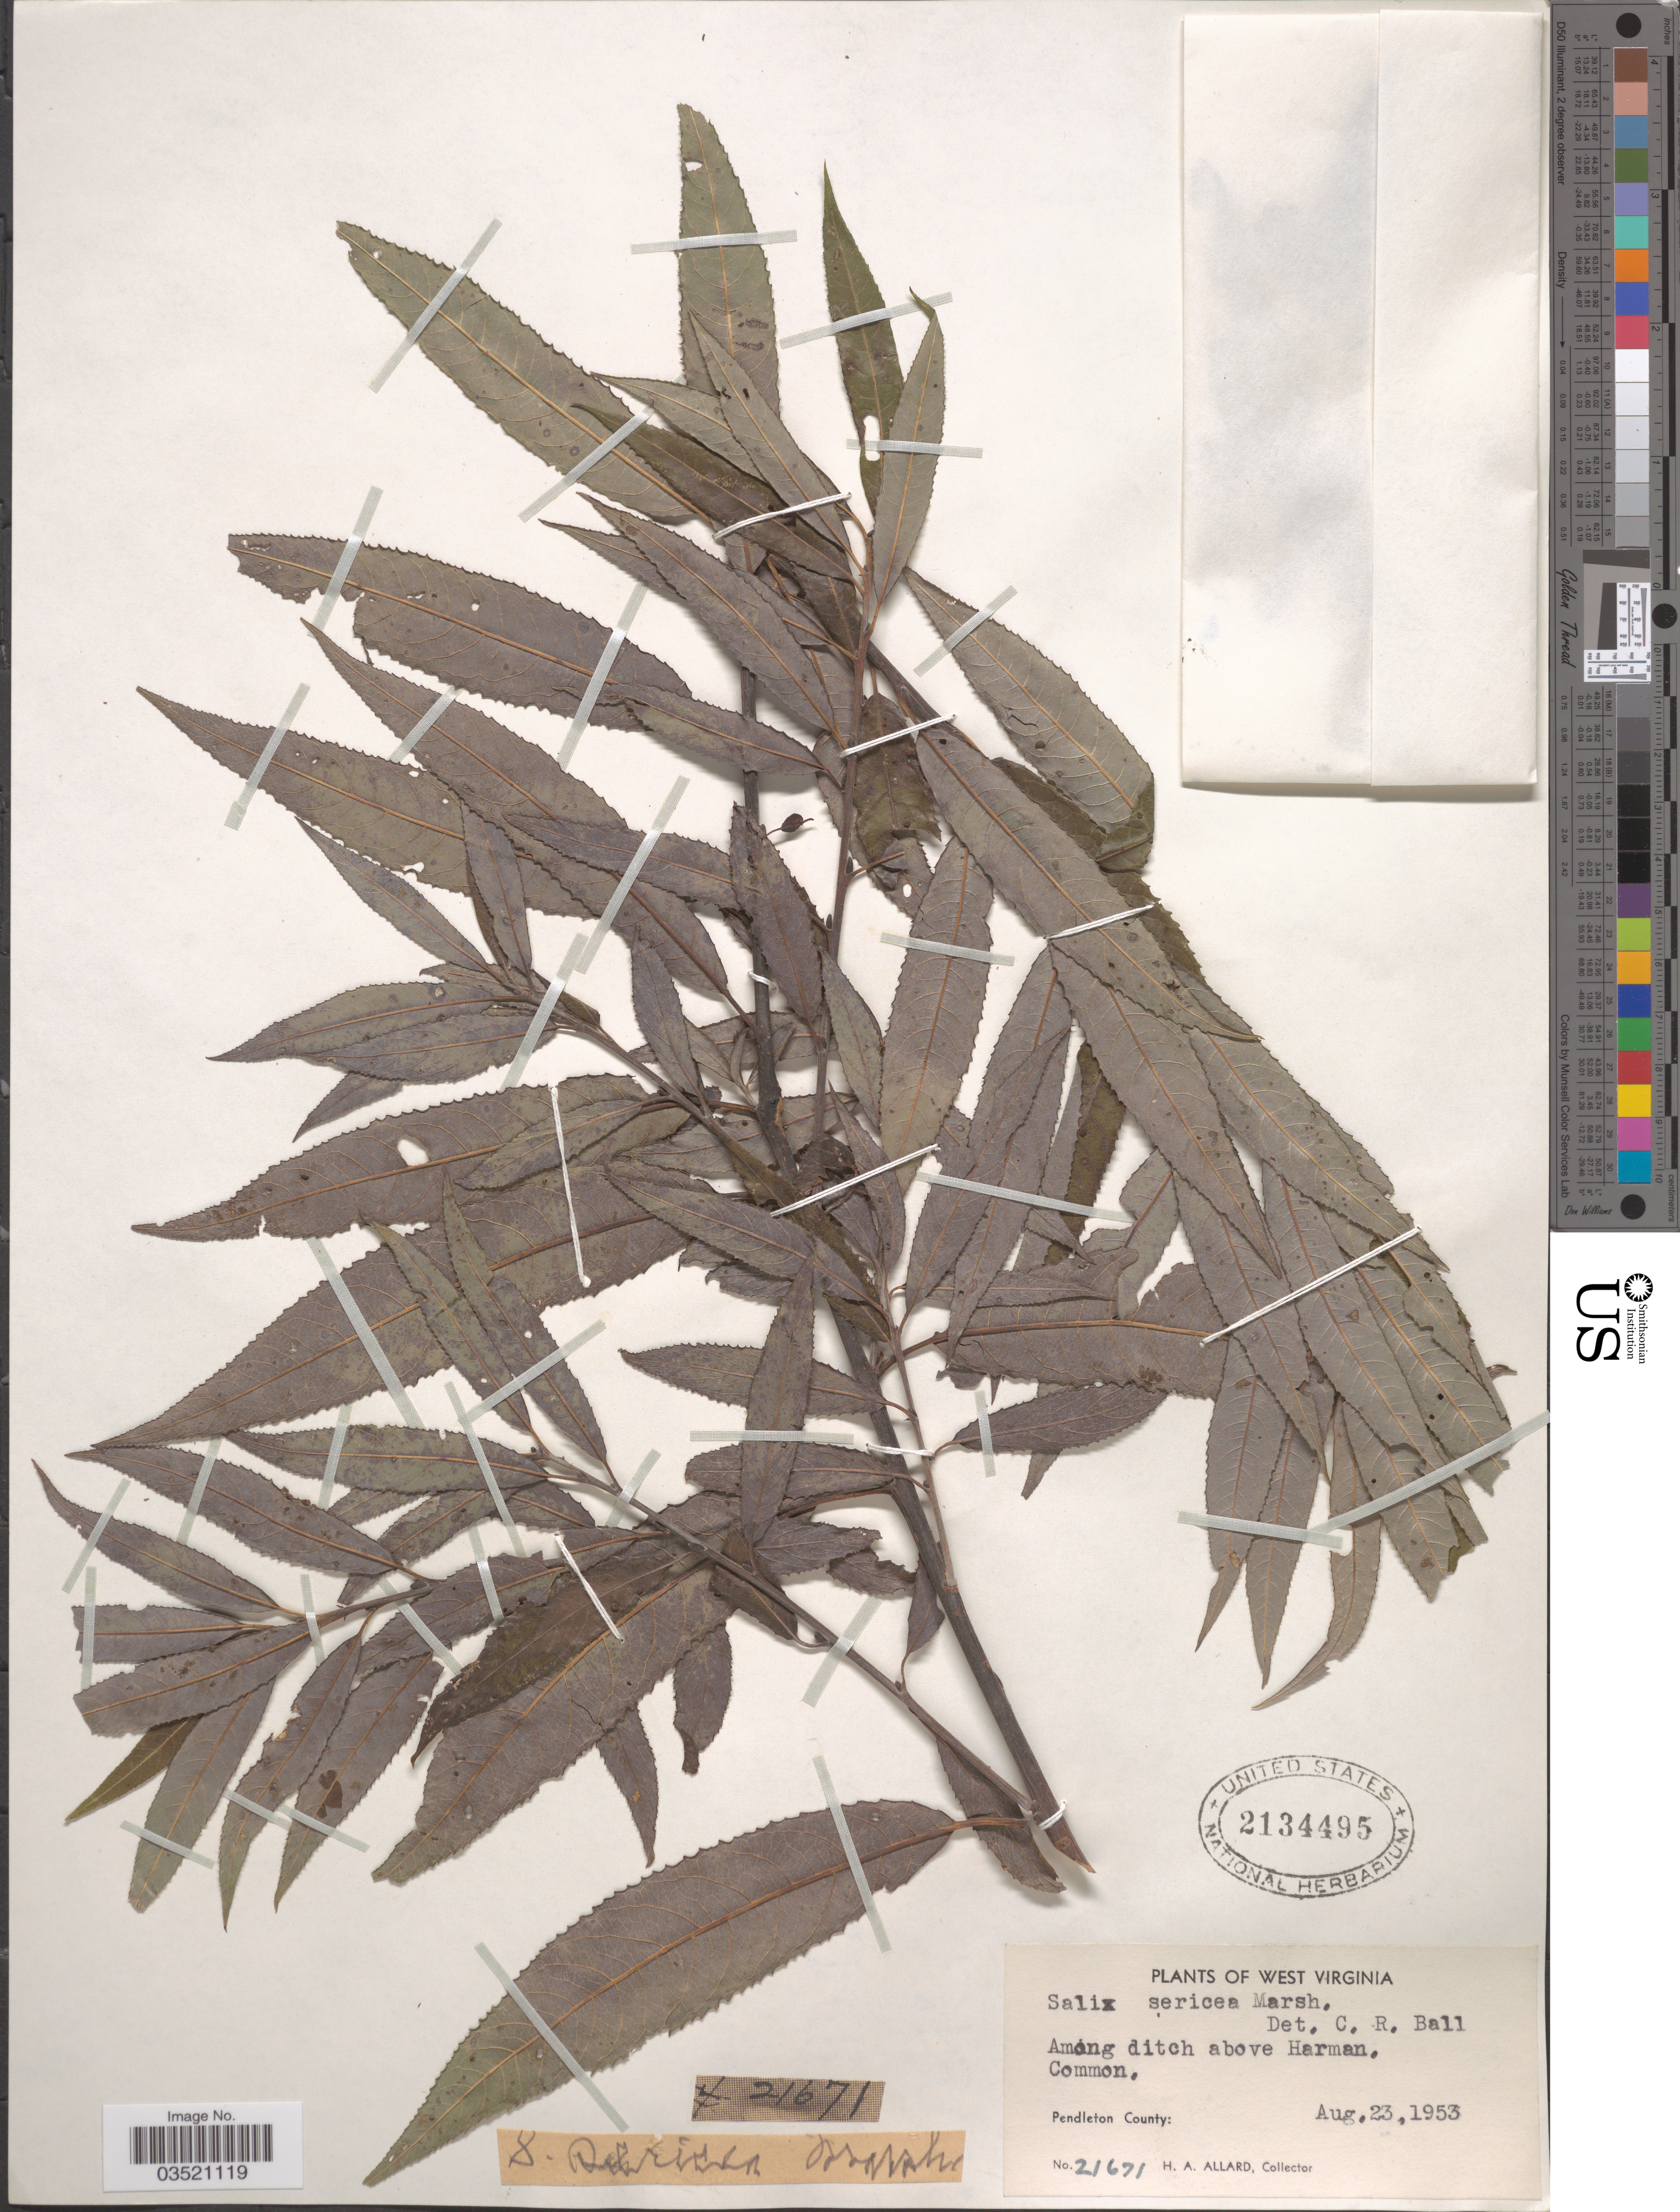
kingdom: Plantae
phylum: Tracheophyta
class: Magnoliopsida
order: Malpighiales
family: Salicaceae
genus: Salix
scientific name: Salix sericea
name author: Marshall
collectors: H. A. Allard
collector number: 21671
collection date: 1953-08-23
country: United States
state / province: West Virginia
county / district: Pendleton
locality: Among ditch above Harman. Pendleton County.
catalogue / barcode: US 2134495